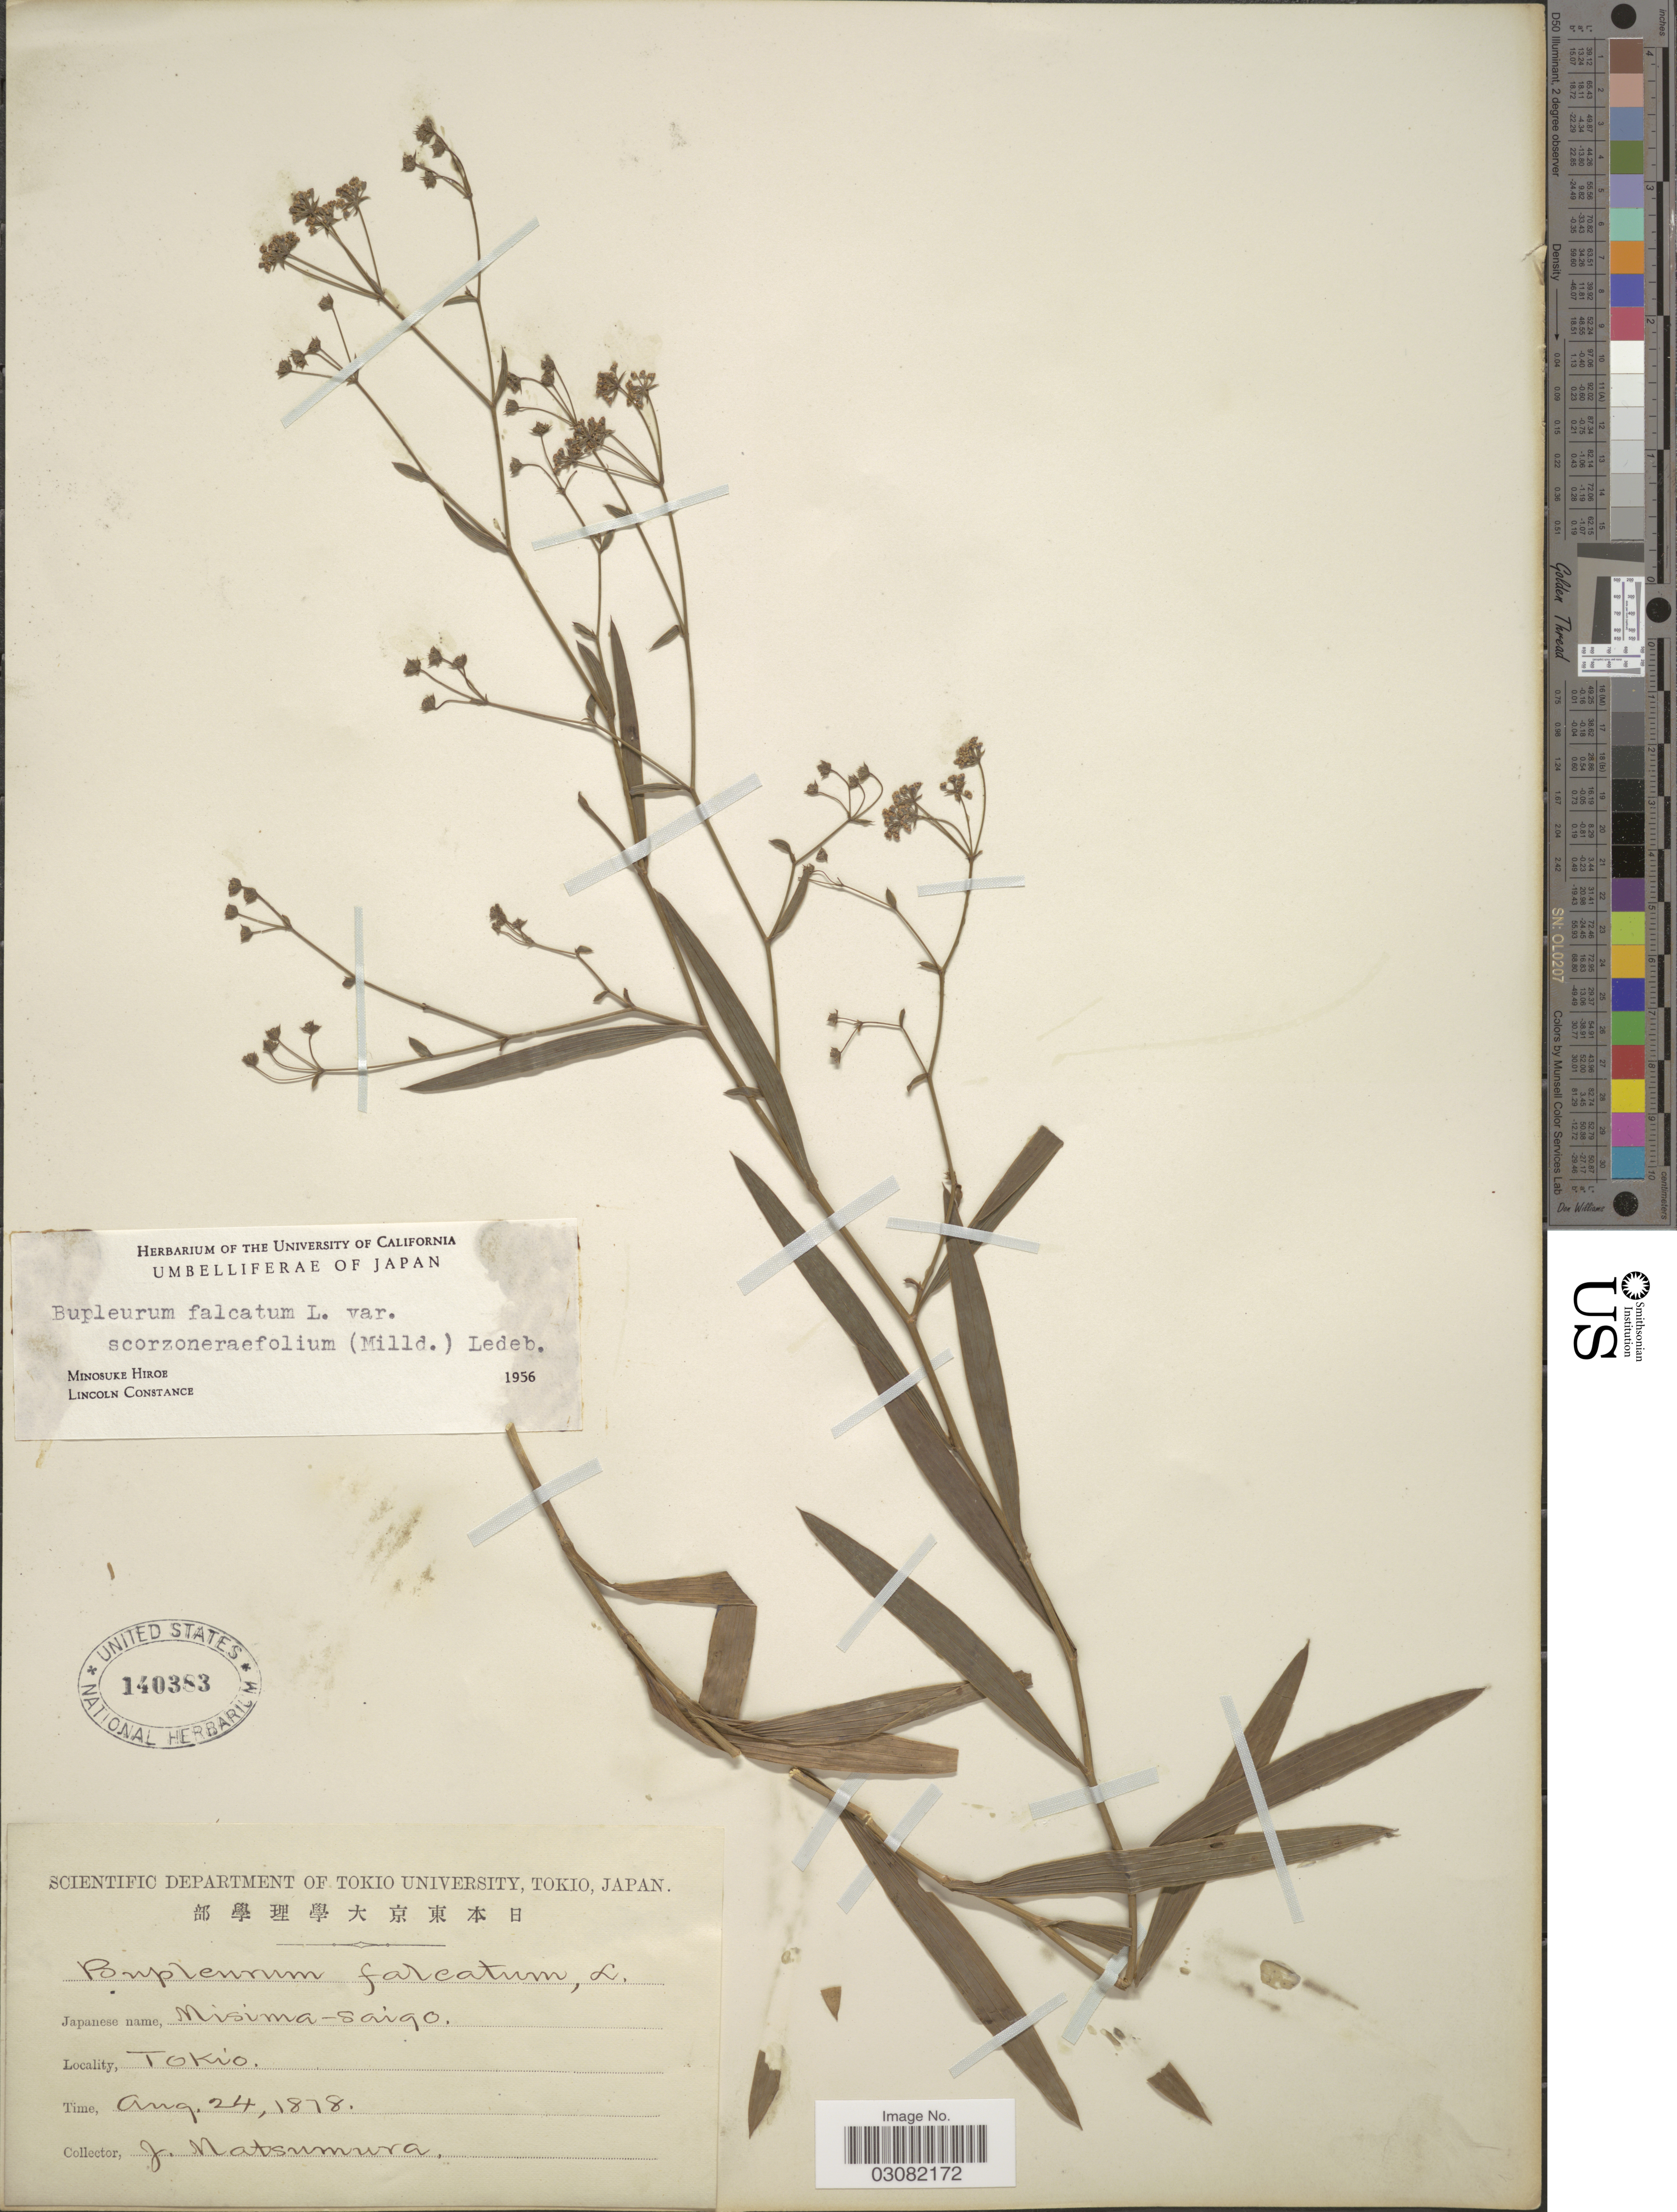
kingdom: Plantae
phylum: Tracheophyta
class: Magnoliopsida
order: Apiales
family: Apiaceae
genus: Bupleurum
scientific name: Bupleurum falcatum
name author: L.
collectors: J. Matsumura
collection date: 1878-08-24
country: Japan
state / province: Tokyo, Federal City of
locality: Tokio.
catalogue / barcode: US 140383